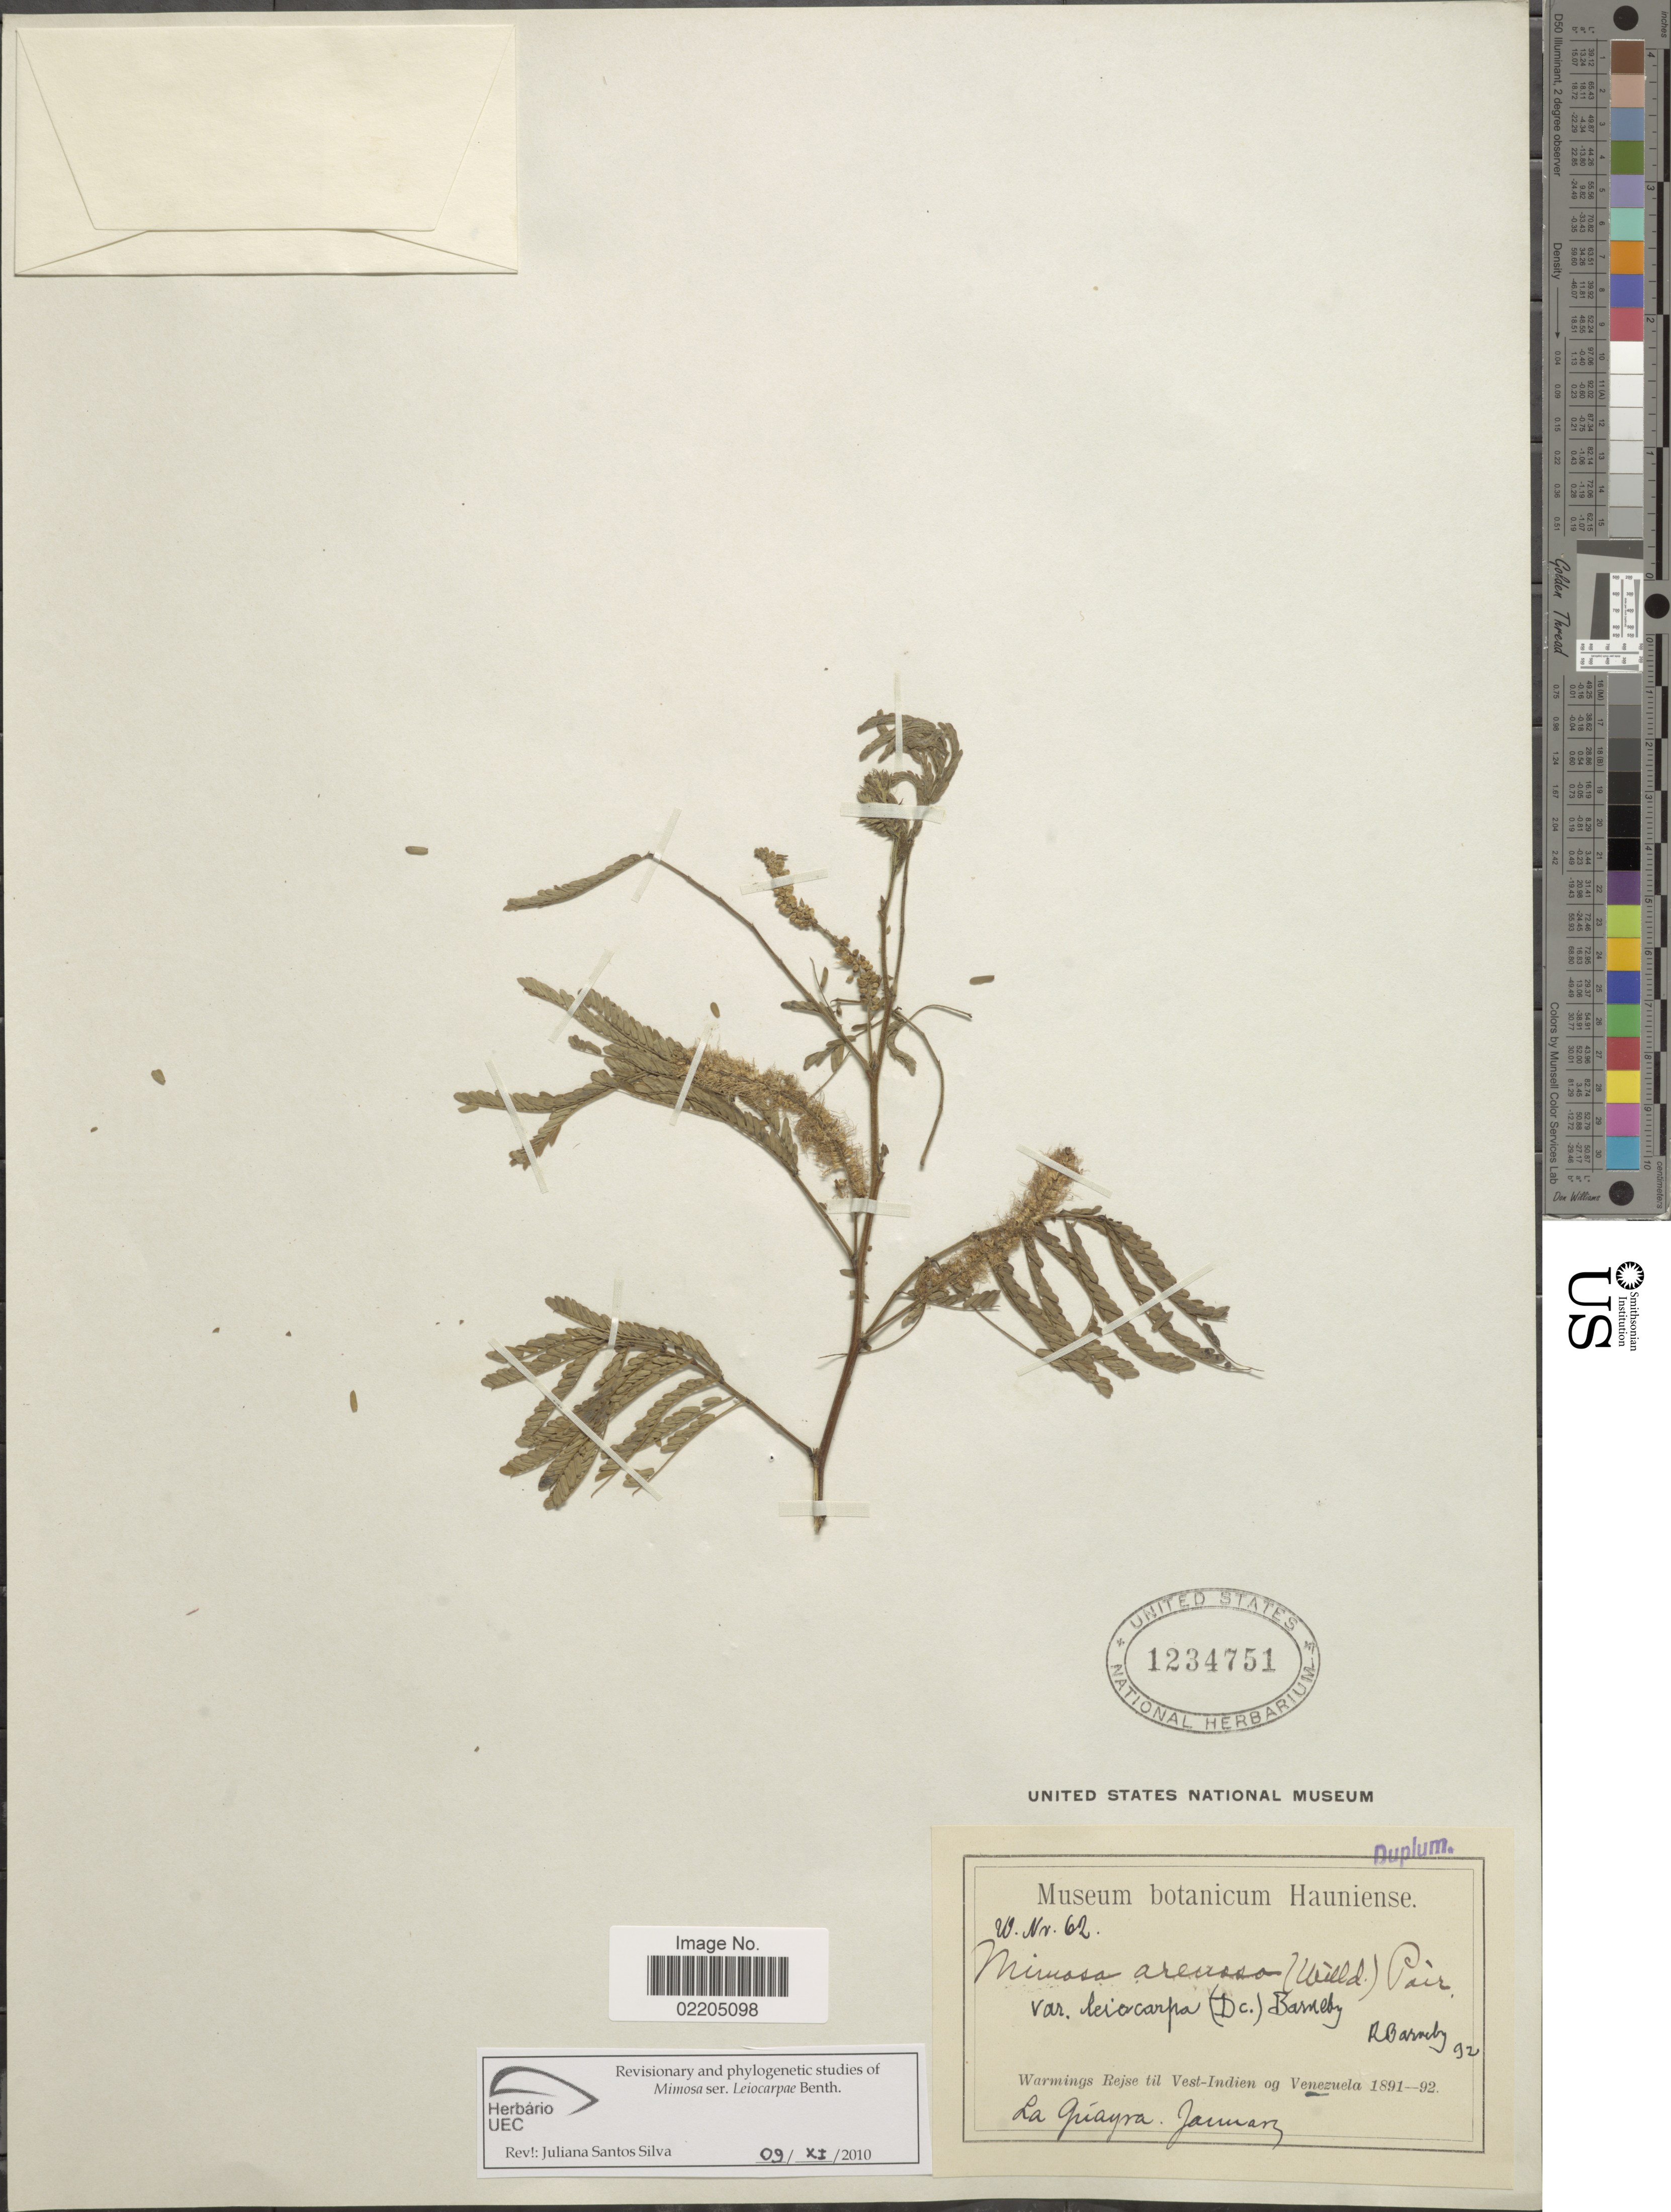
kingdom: Plantae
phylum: Tracheophyta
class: Magnoliopsida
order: Fabales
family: Fabaceae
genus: Mimosa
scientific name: Mimosa arenosa var. leiocarpa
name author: (DC.) Barneby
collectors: W. Rejse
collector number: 62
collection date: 1891-01/1892-01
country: Venezuela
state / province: Vargas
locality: La Guayra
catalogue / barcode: US 1234751